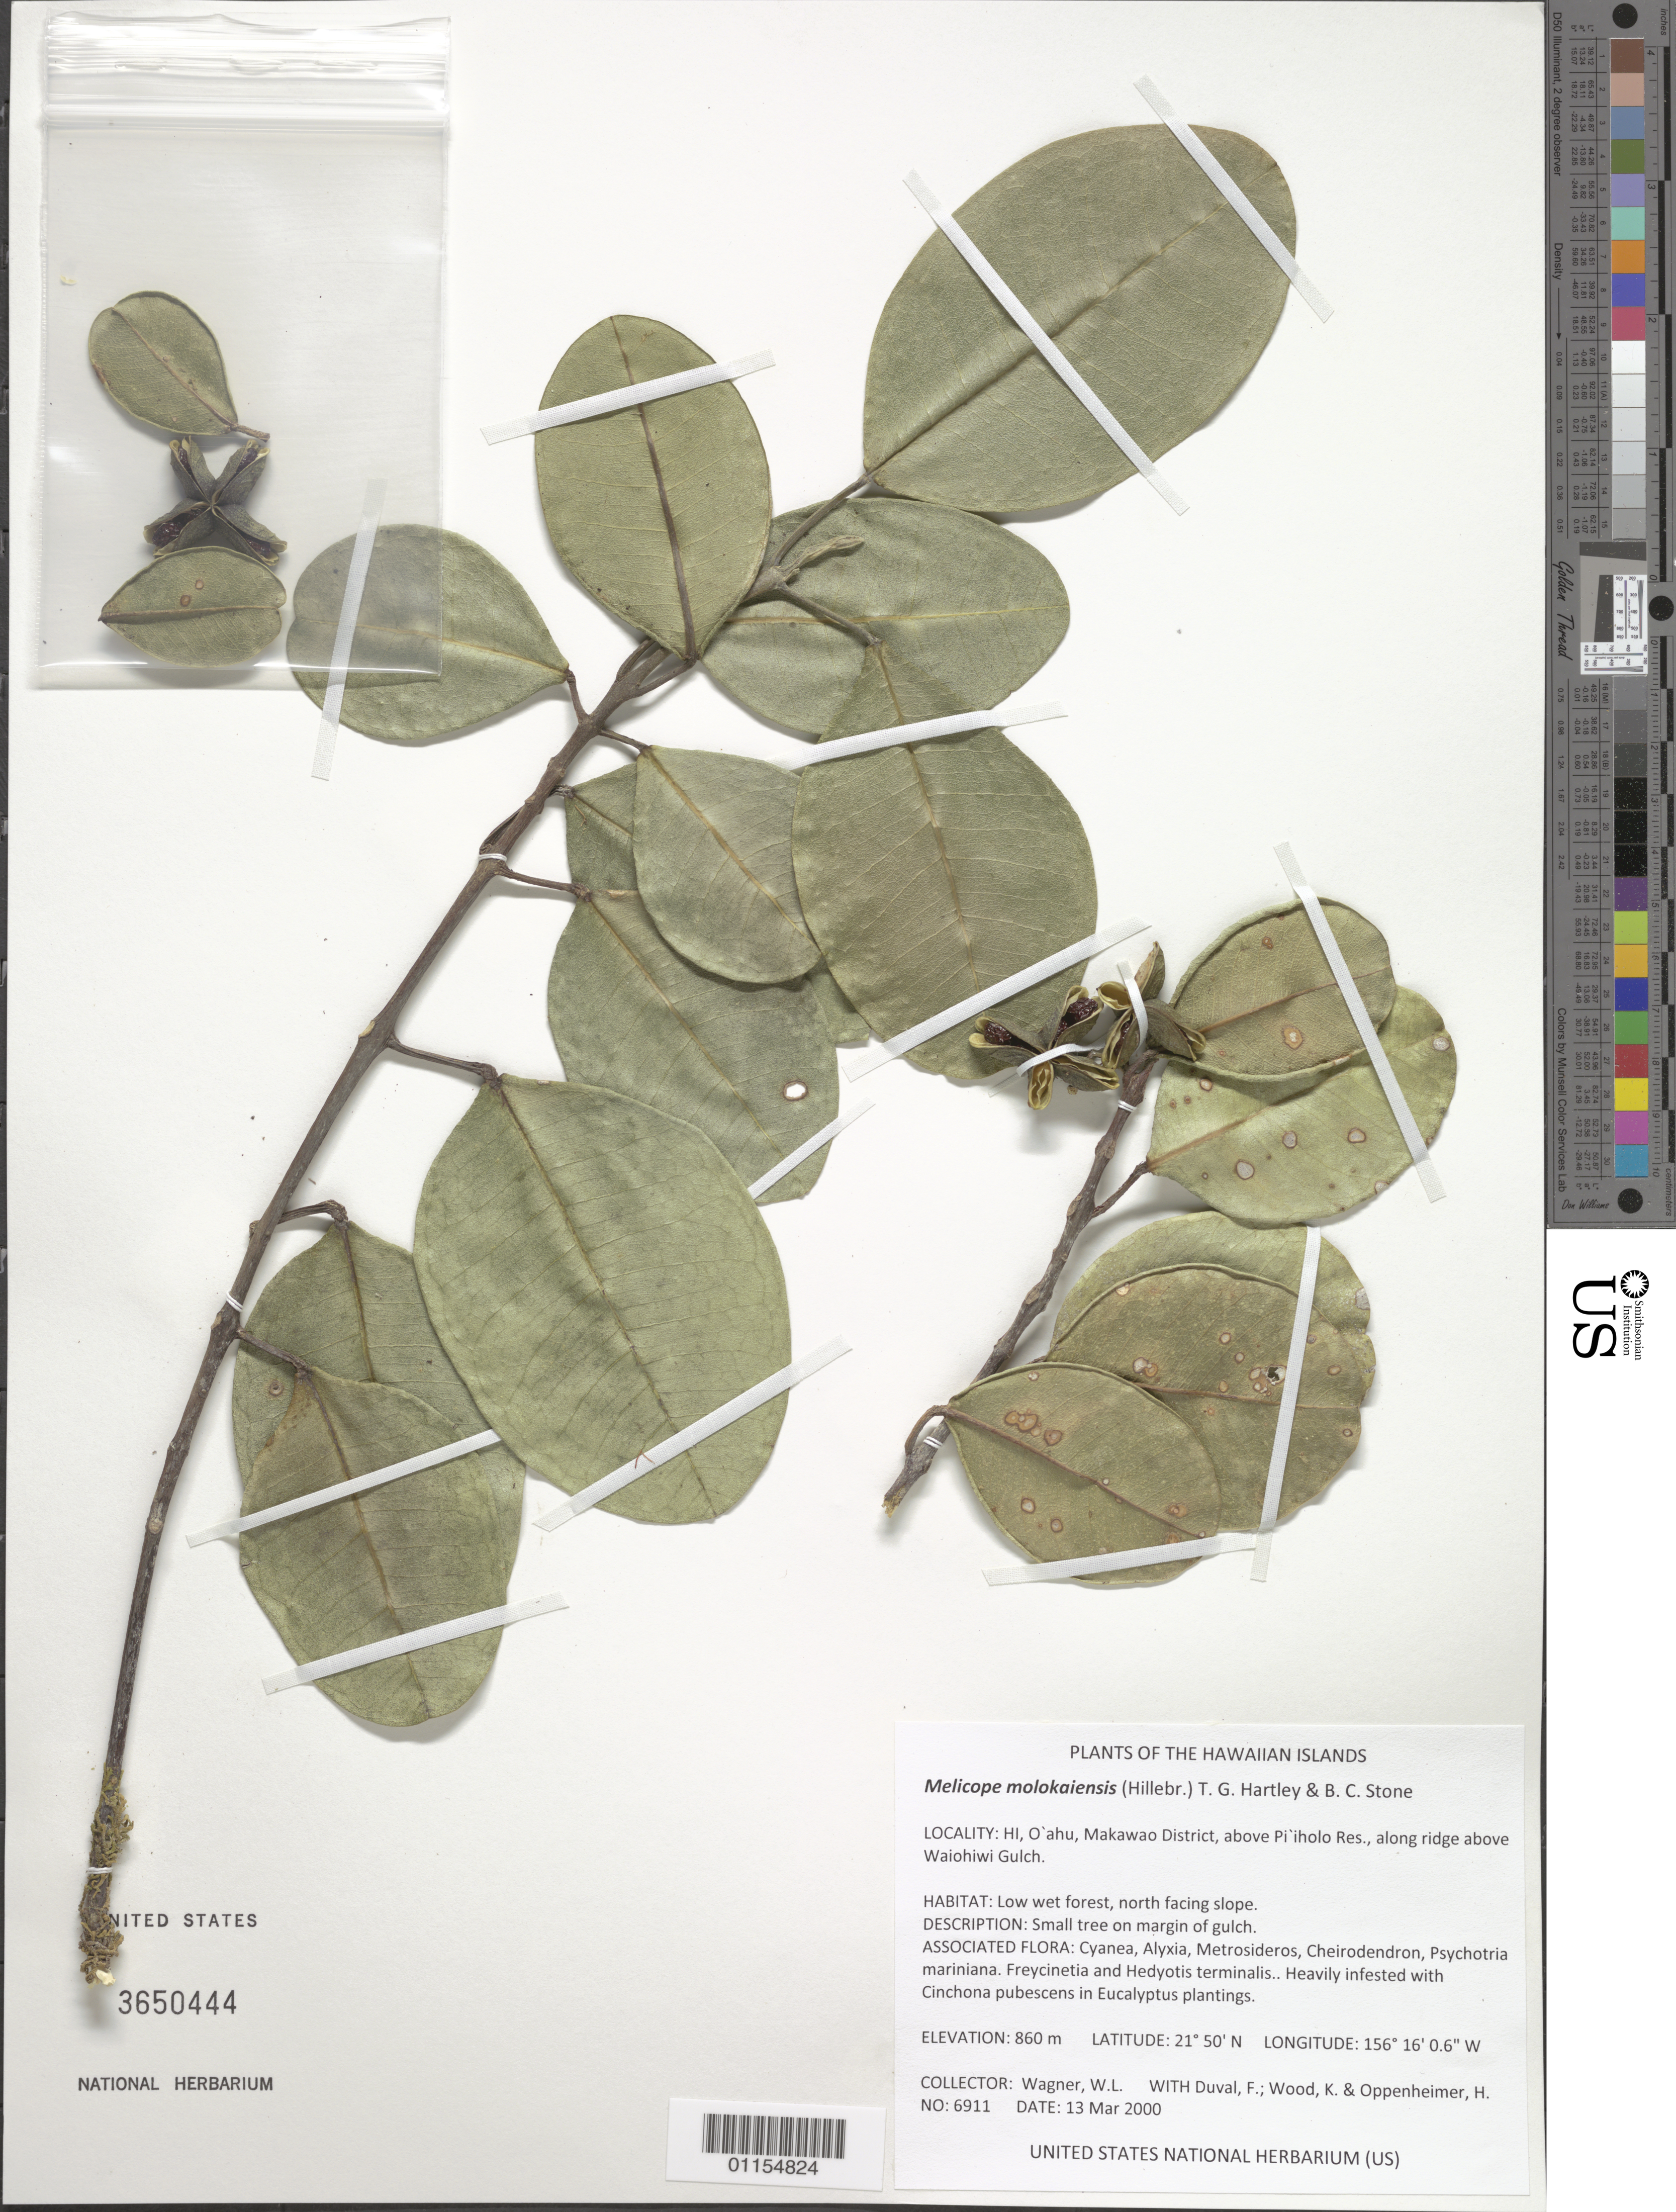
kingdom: Plantae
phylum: Tracheophyta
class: Magnoliopsida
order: Sapindales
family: Rutaceae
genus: Melicope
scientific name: Melicope molokaiensis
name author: (Hillebr.) T.G. Hartley & B.C. Stone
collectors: W. L. Wagner, F. Duval, K. R. Wood & H. Oppenheimer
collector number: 6911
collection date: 2000-03-13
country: United States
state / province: Hawaii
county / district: Honolulu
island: Oahu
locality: Makawao District, above Pi'iholo Res., along ridge above Waiohiwi Gulch.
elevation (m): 860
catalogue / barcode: US 3650444